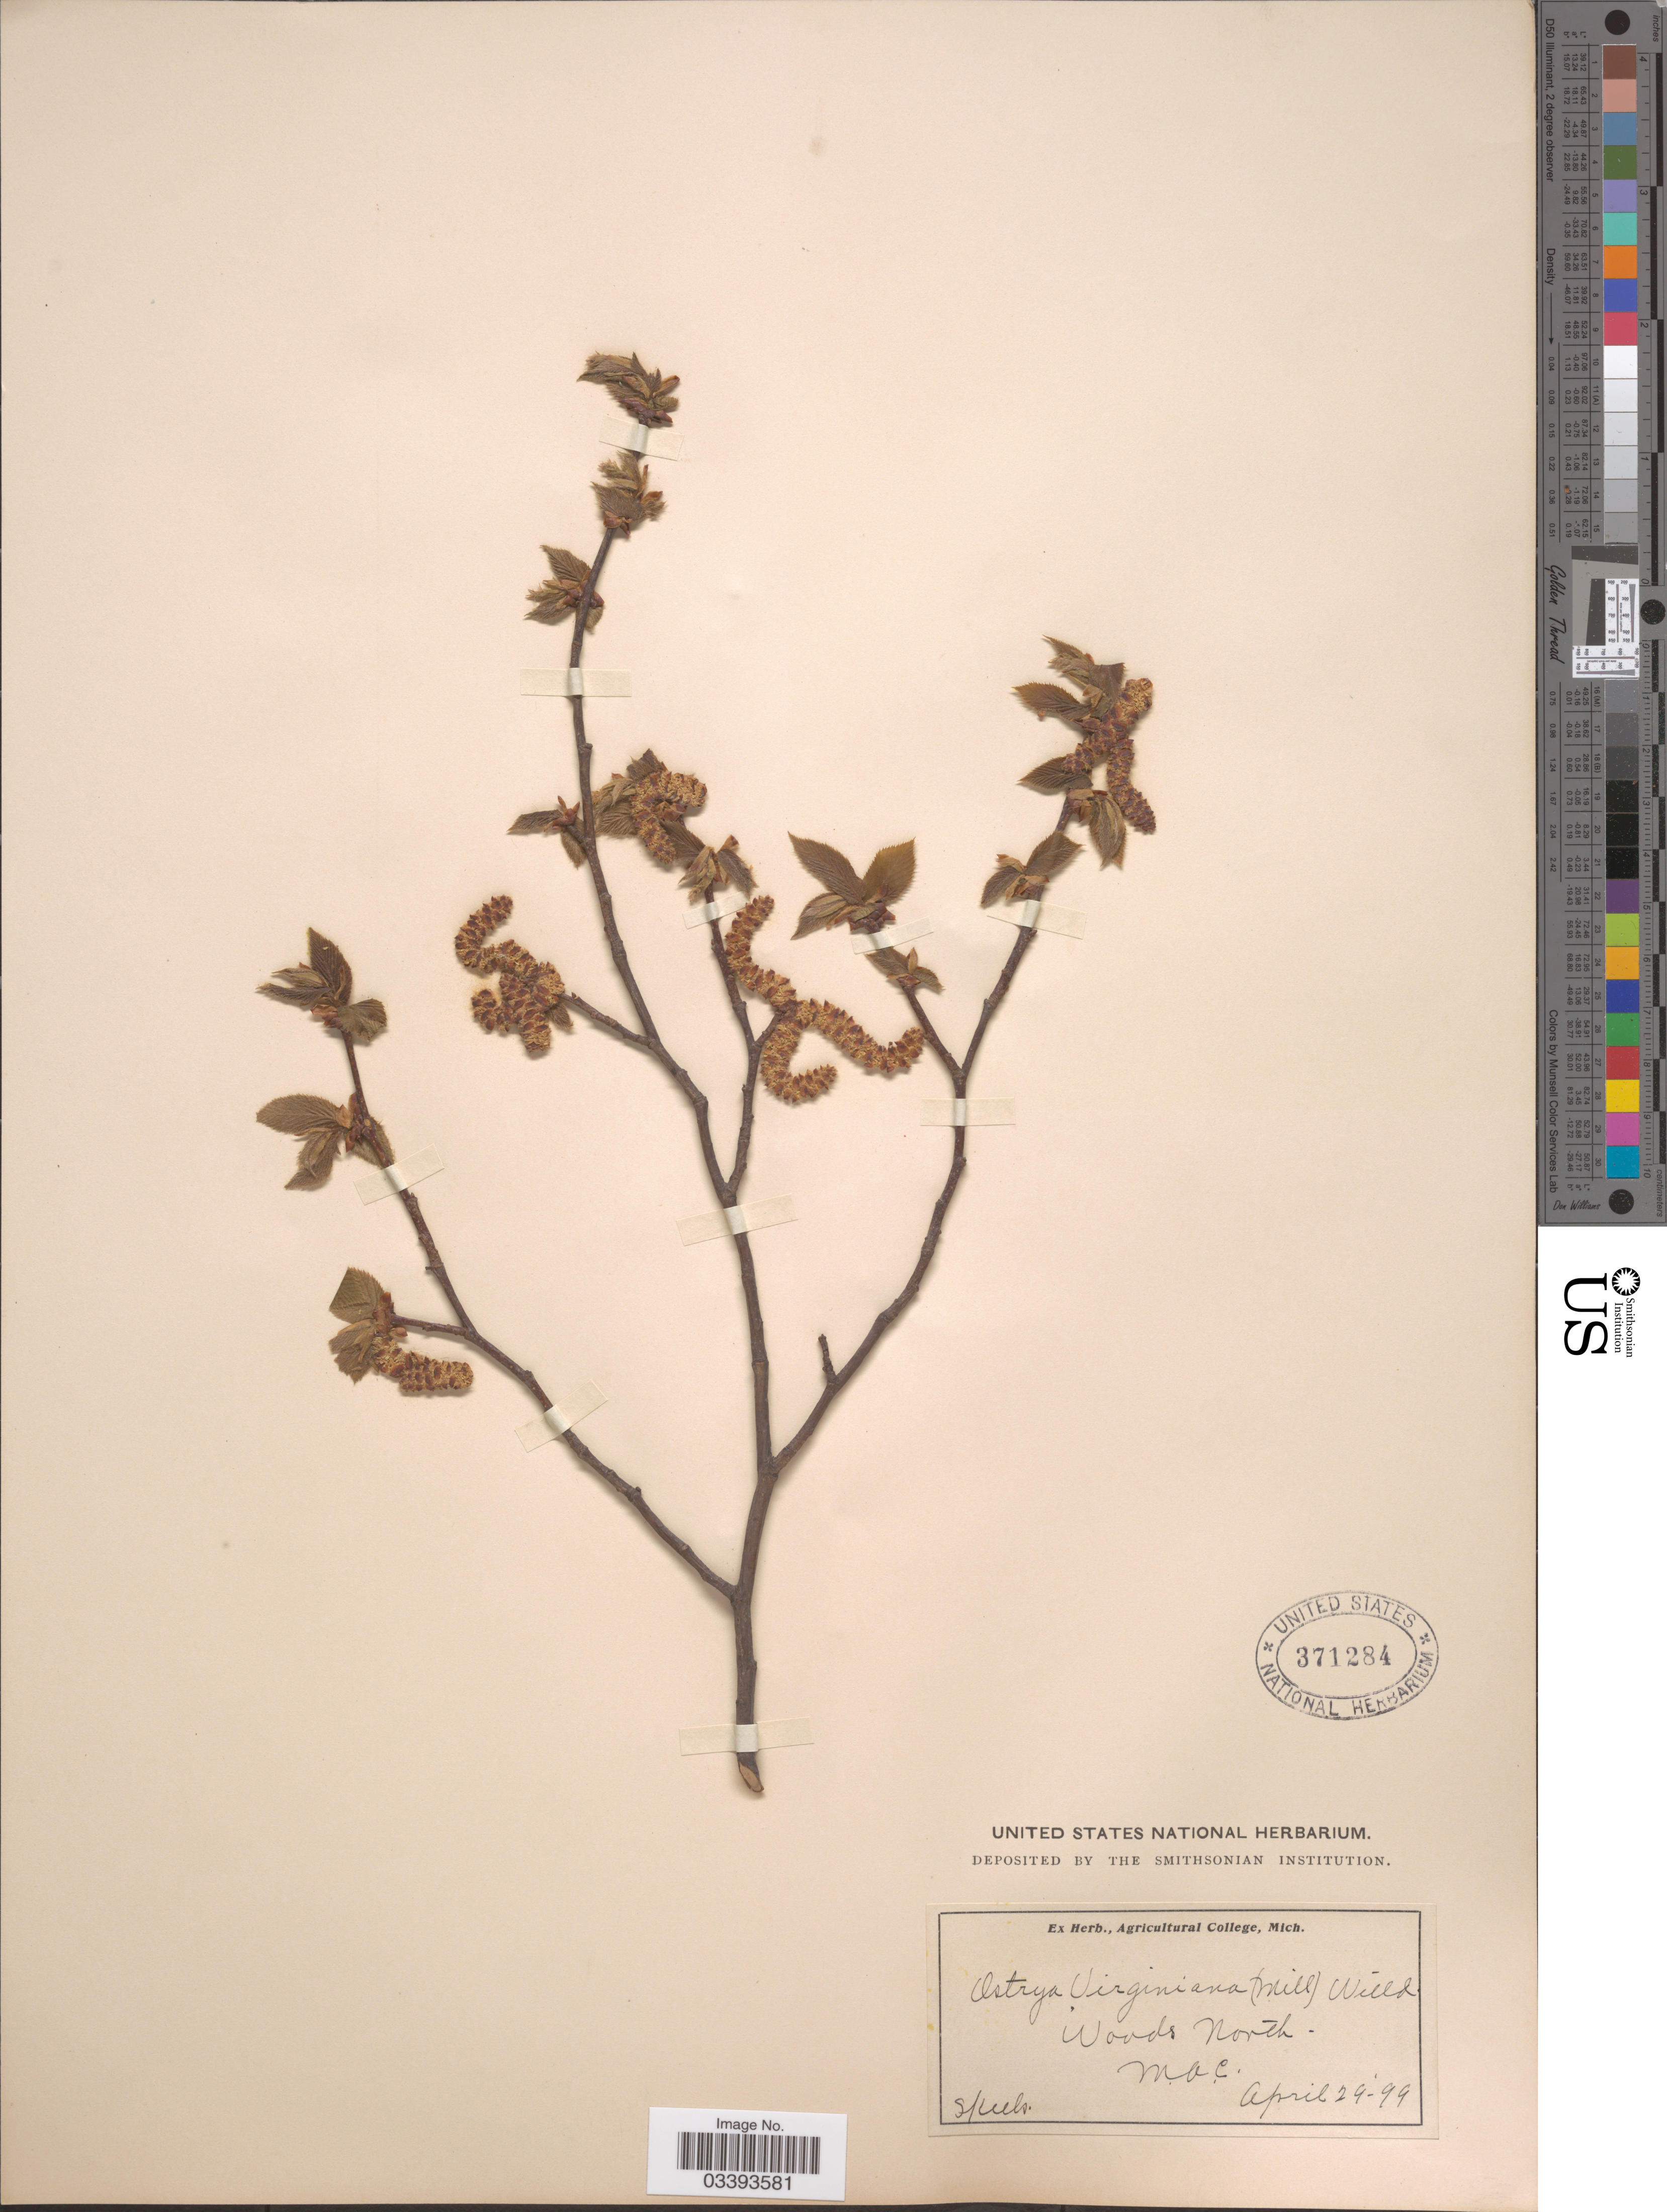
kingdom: Plantae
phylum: Tracheophyta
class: Magnoliopsida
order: Fagales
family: Betulaceae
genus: Ostrya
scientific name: Ostrya virginiana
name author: (Mill.) K. Koch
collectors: Skeels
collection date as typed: Transcribed d/m/y: 29/4/99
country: United States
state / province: Michigan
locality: Woods North - M.A.C.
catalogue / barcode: US 371284